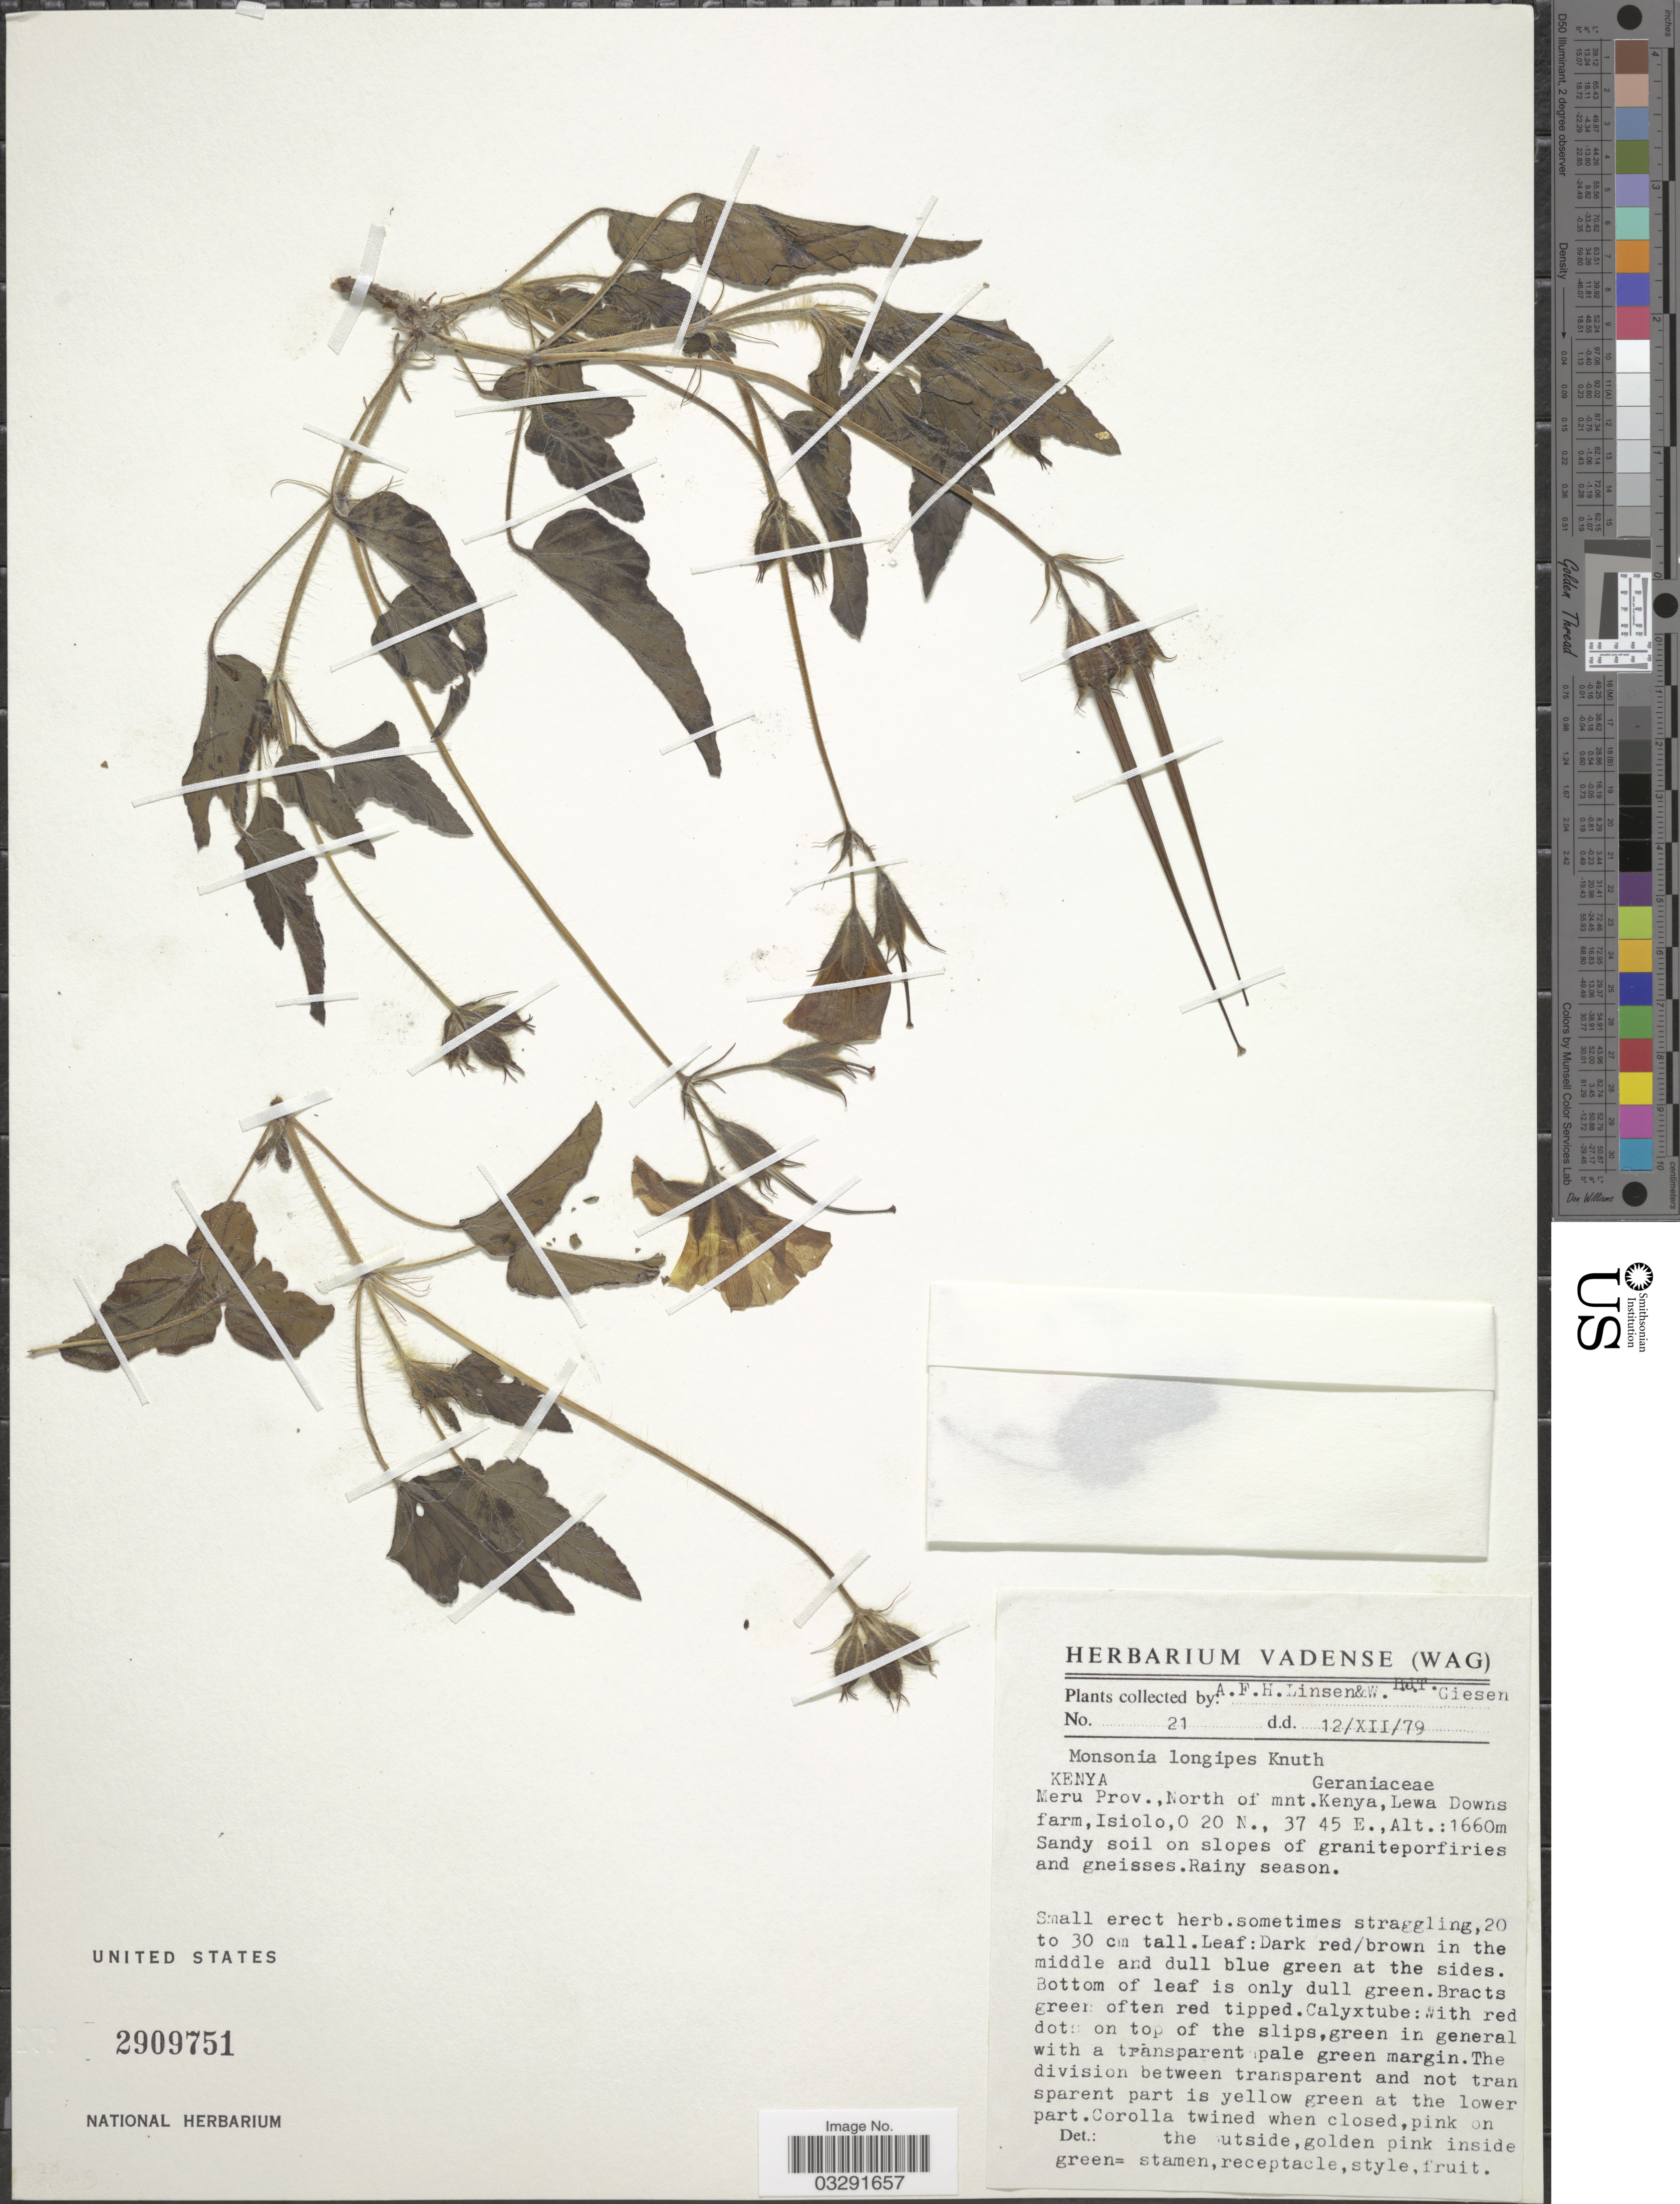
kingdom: Plantae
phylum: Tracheophyta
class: Magnoliopsida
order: Geraniales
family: Geraniaceae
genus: Monsonia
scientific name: Monsonia longipes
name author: R. Knuth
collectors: A. Linsen & W. Giesen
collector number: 21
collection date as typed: Transcribed d/m/y: 12/12/79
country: Kenya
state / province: Meru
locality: North of mnt. Kenya, Lewa Downs farm, Isiolo.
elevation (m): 1660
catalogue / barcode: US 2909751